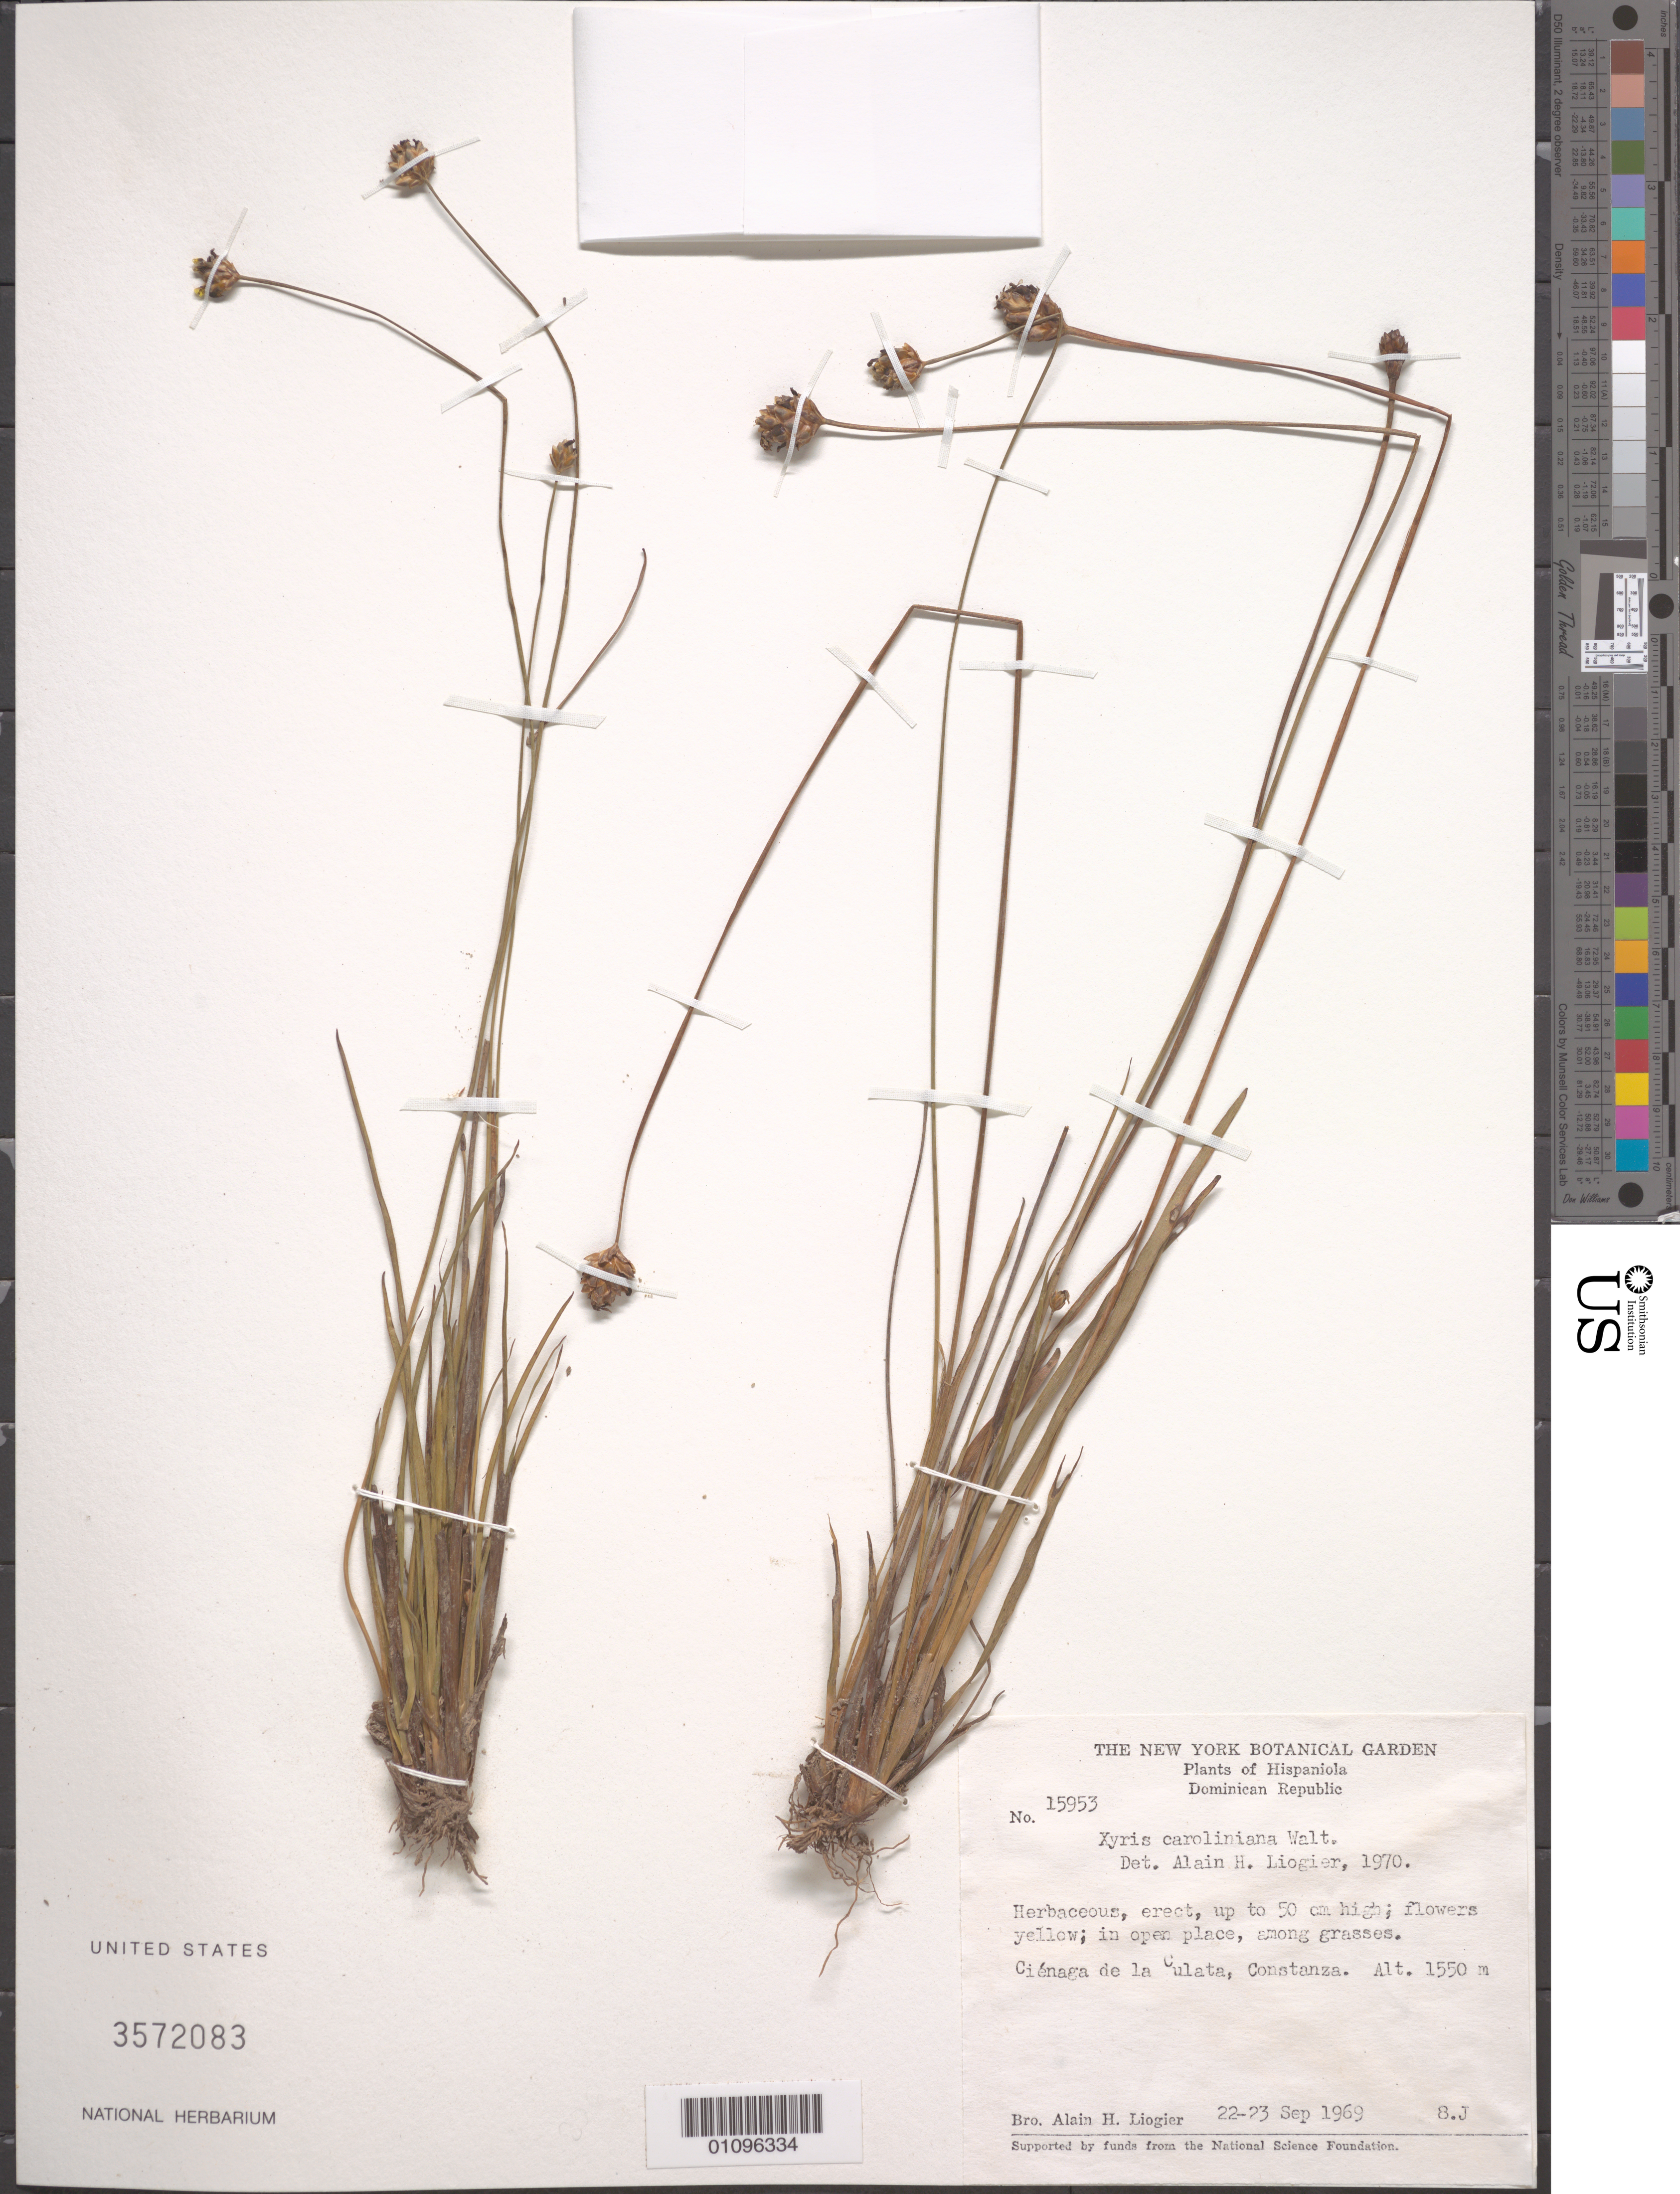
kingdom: Plantae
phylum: Tracheophyta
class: Liliopsida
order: Poales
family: Xyridaceae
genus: Xyris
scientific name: Xyris caroliniana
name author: Walter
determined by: Liogier, Alain H.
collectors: A. H. Liogier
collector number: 15953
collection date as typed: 22 Sep 1969 to 23 Sep 1969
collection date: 1969-09-22/1969-09-23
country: Dominican Republic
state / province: La Vega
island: Hispaniola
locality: Ciénaga de la Culata, Constanza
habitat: In open place, among grasses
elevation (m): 1550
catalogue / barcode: US 3572083